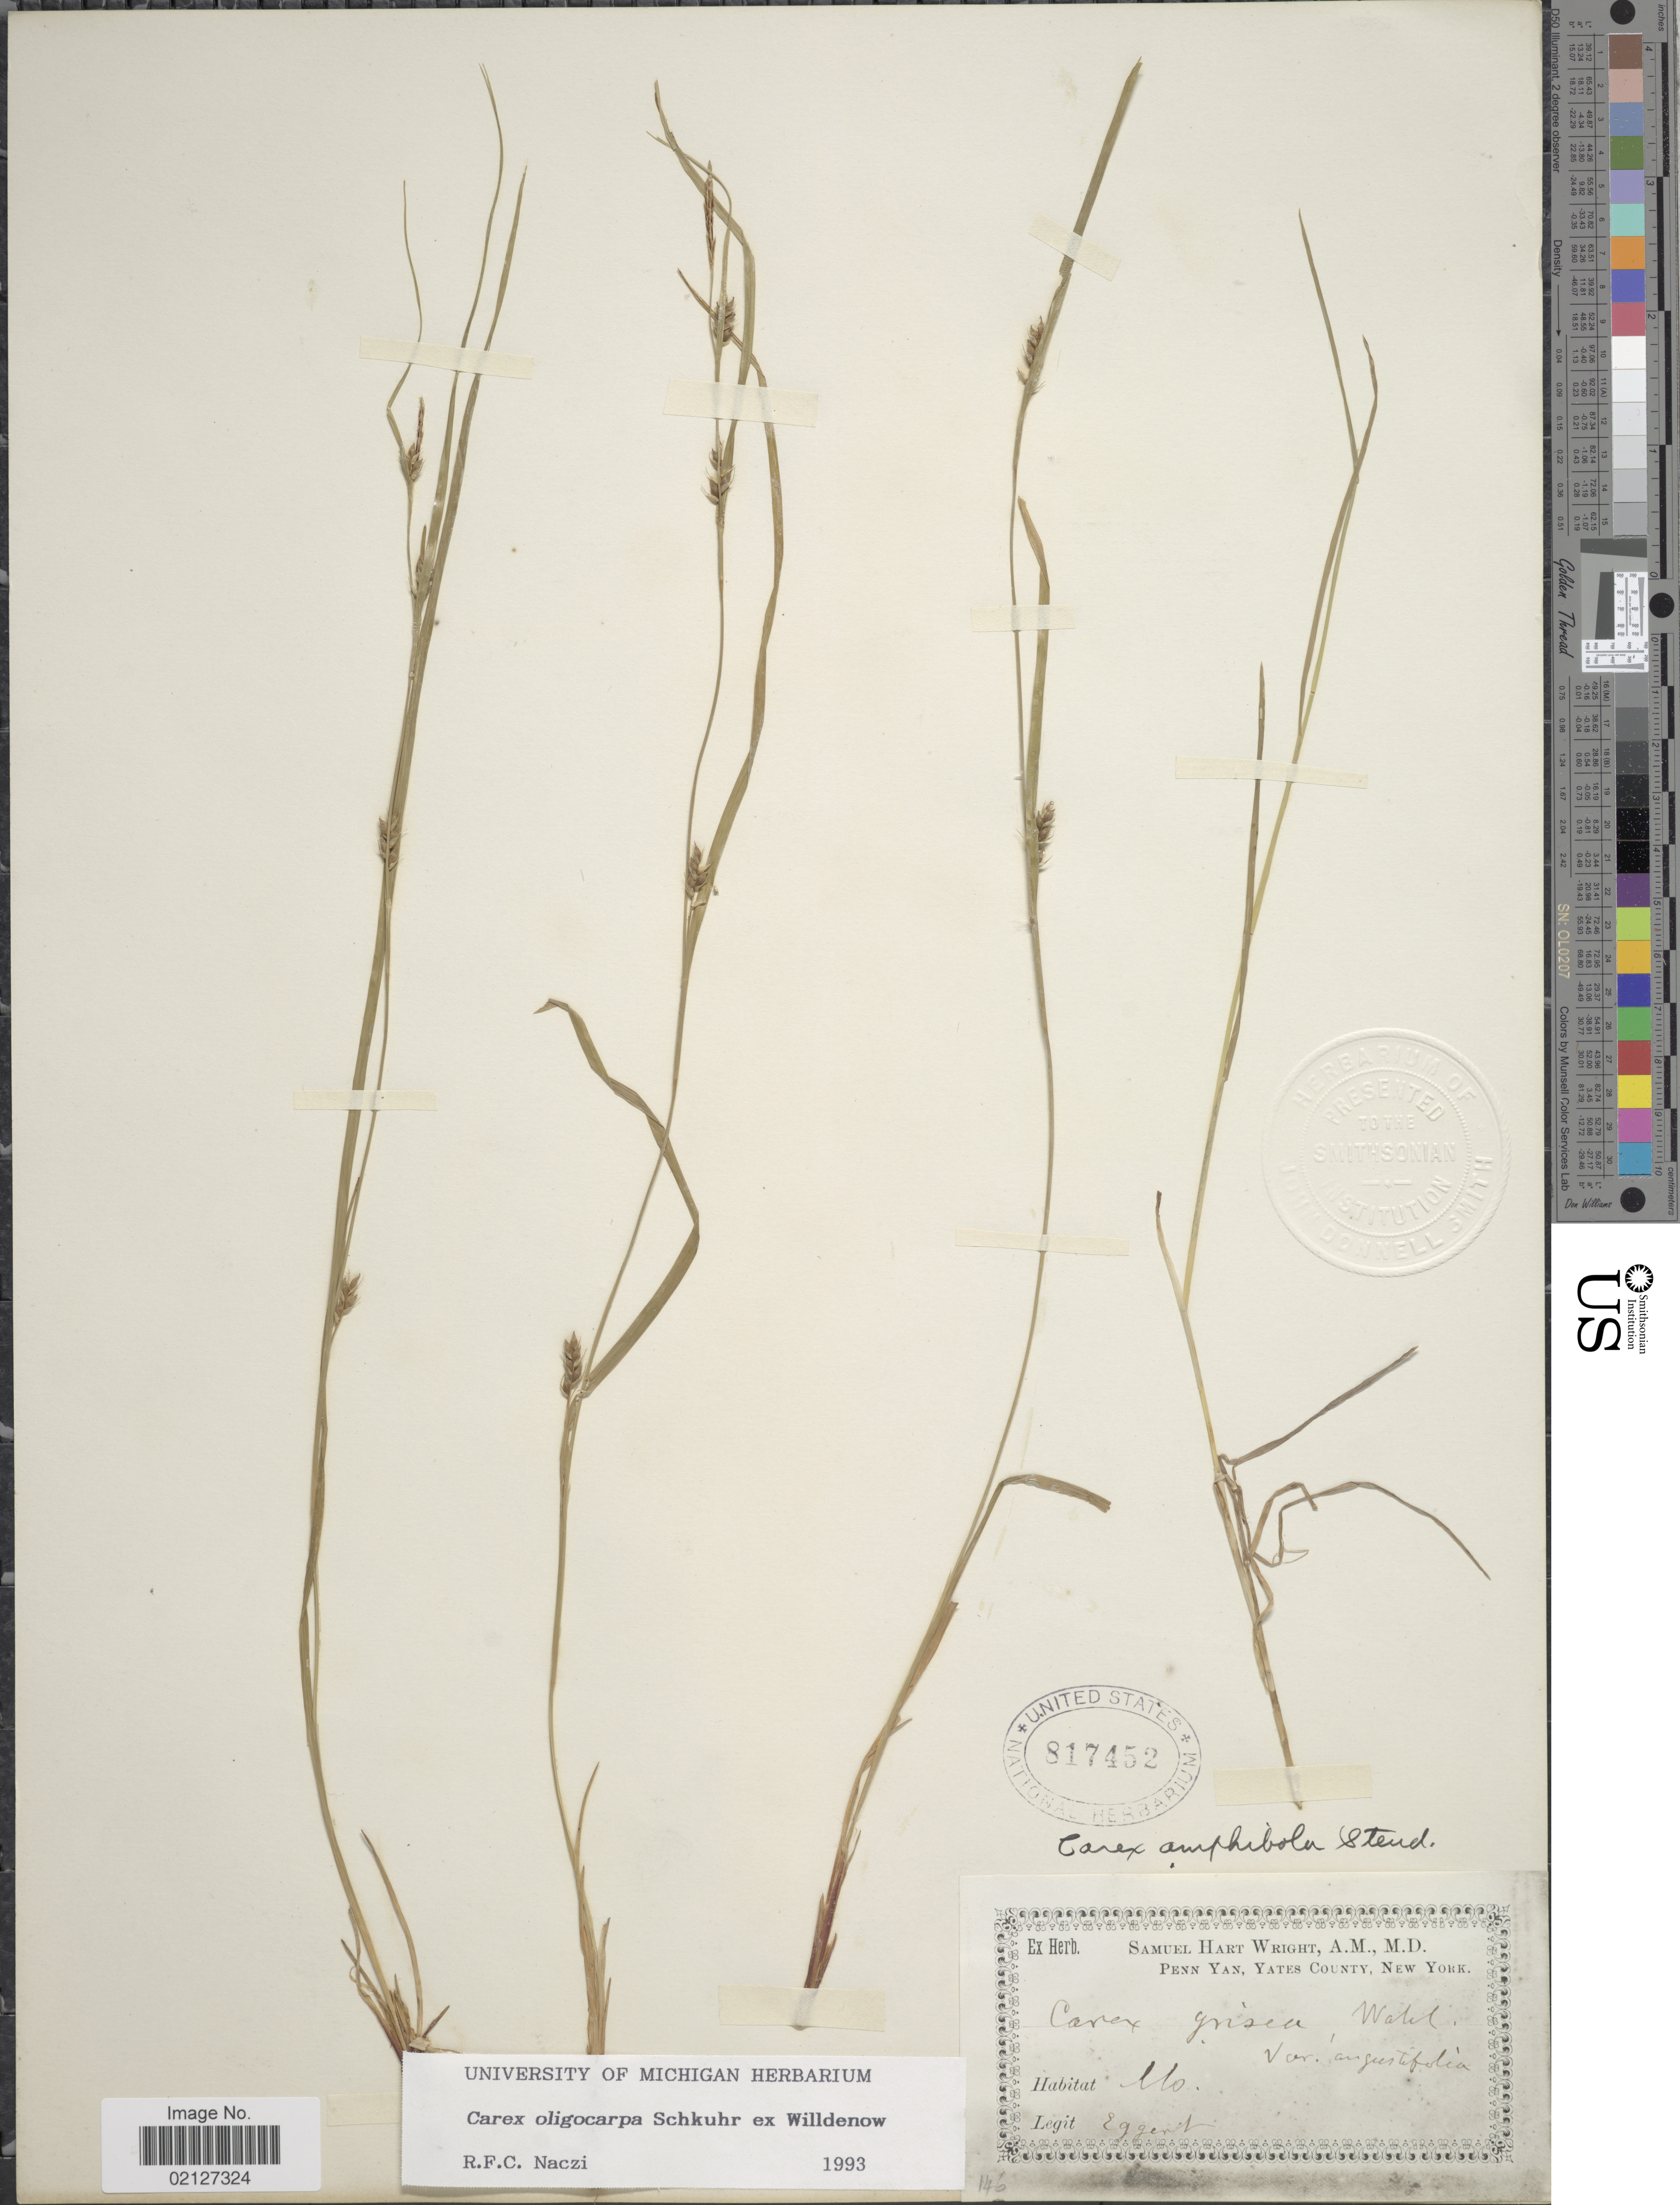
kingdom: Plantae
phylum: Tracheophyta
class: Liliopsida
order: Poales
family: Cyperaceae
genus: Carex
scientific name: Carex oligocarpa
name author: Willd.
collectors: Eggert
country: United States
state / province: Missouri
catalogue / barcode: US 817452